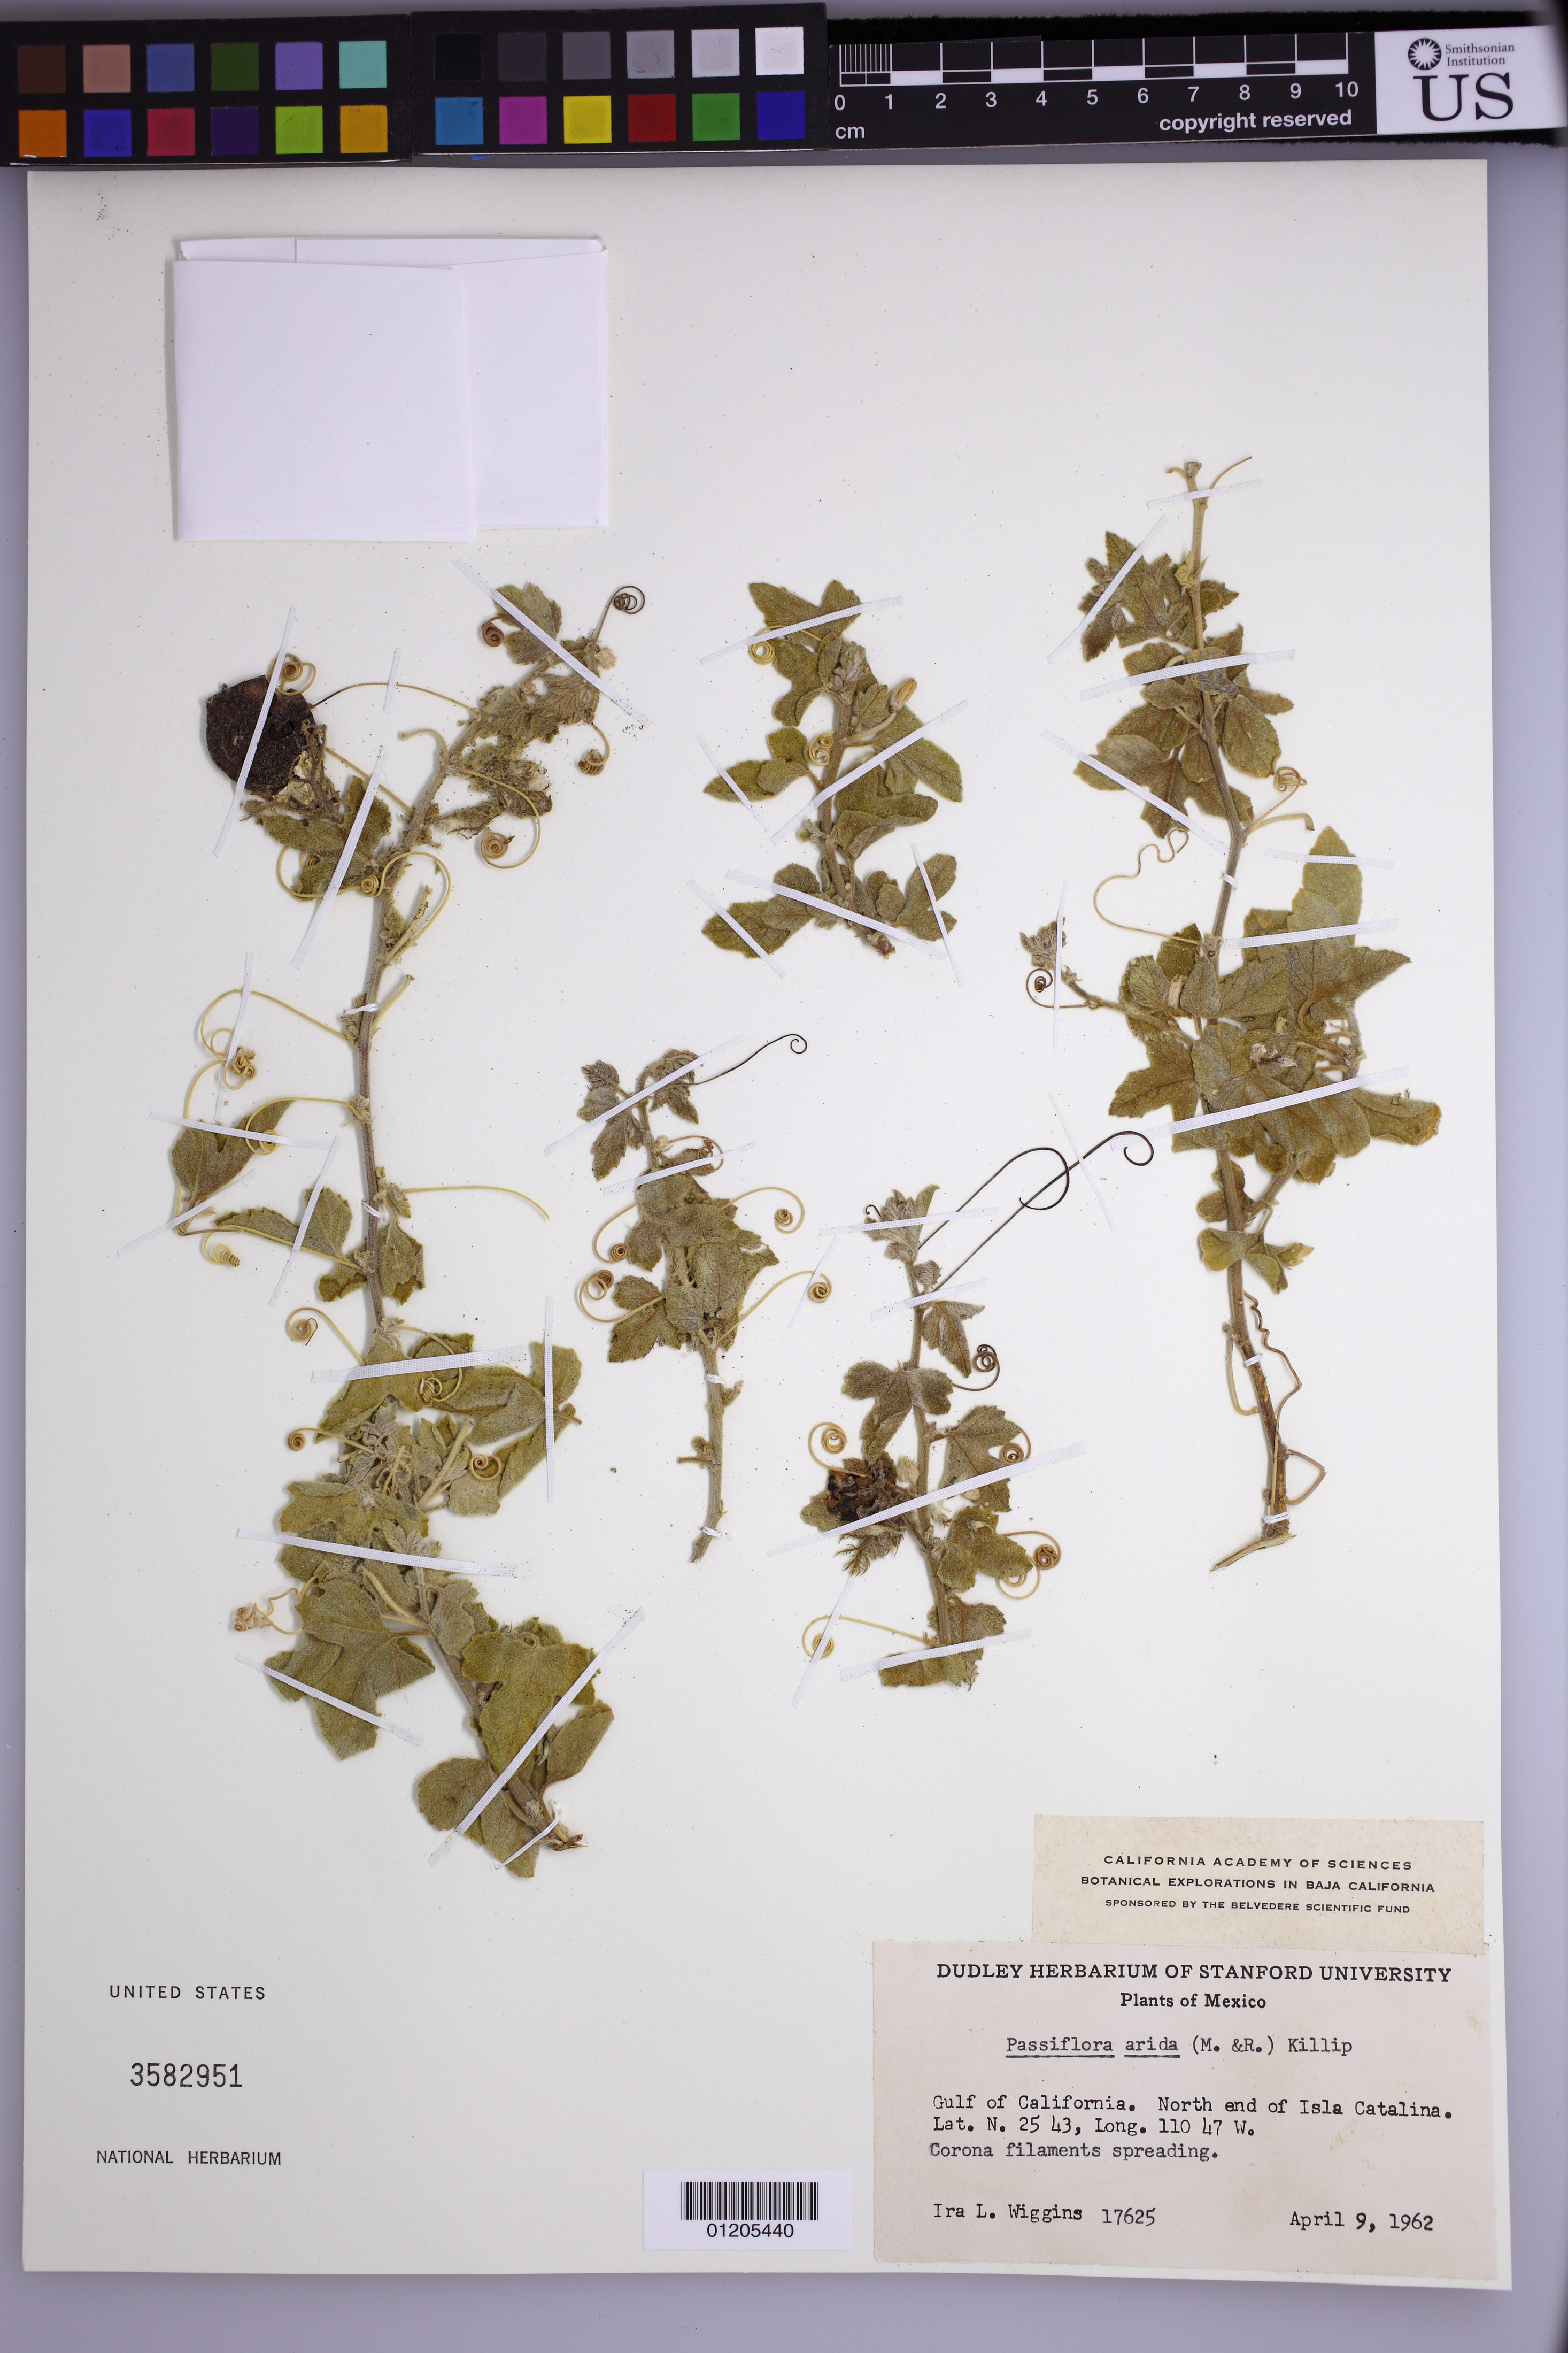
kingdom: Plantae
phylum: Tracheophyta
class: Magnoliopsida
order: Malpighiales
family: Passifloraceae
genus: Passiflora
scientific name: Passiflora pentaschista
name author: (Killip) Svoboda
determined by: Svoboda, Harlan T., (NA), US Department of Agriculture (UNITED STATES)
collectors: I. L. Wiggins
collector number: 17625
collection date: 1962-04-09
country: Mexico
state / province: Baja California Sur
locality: Gulf of California. North end of Isla Catalina.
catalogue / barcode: US 3582951